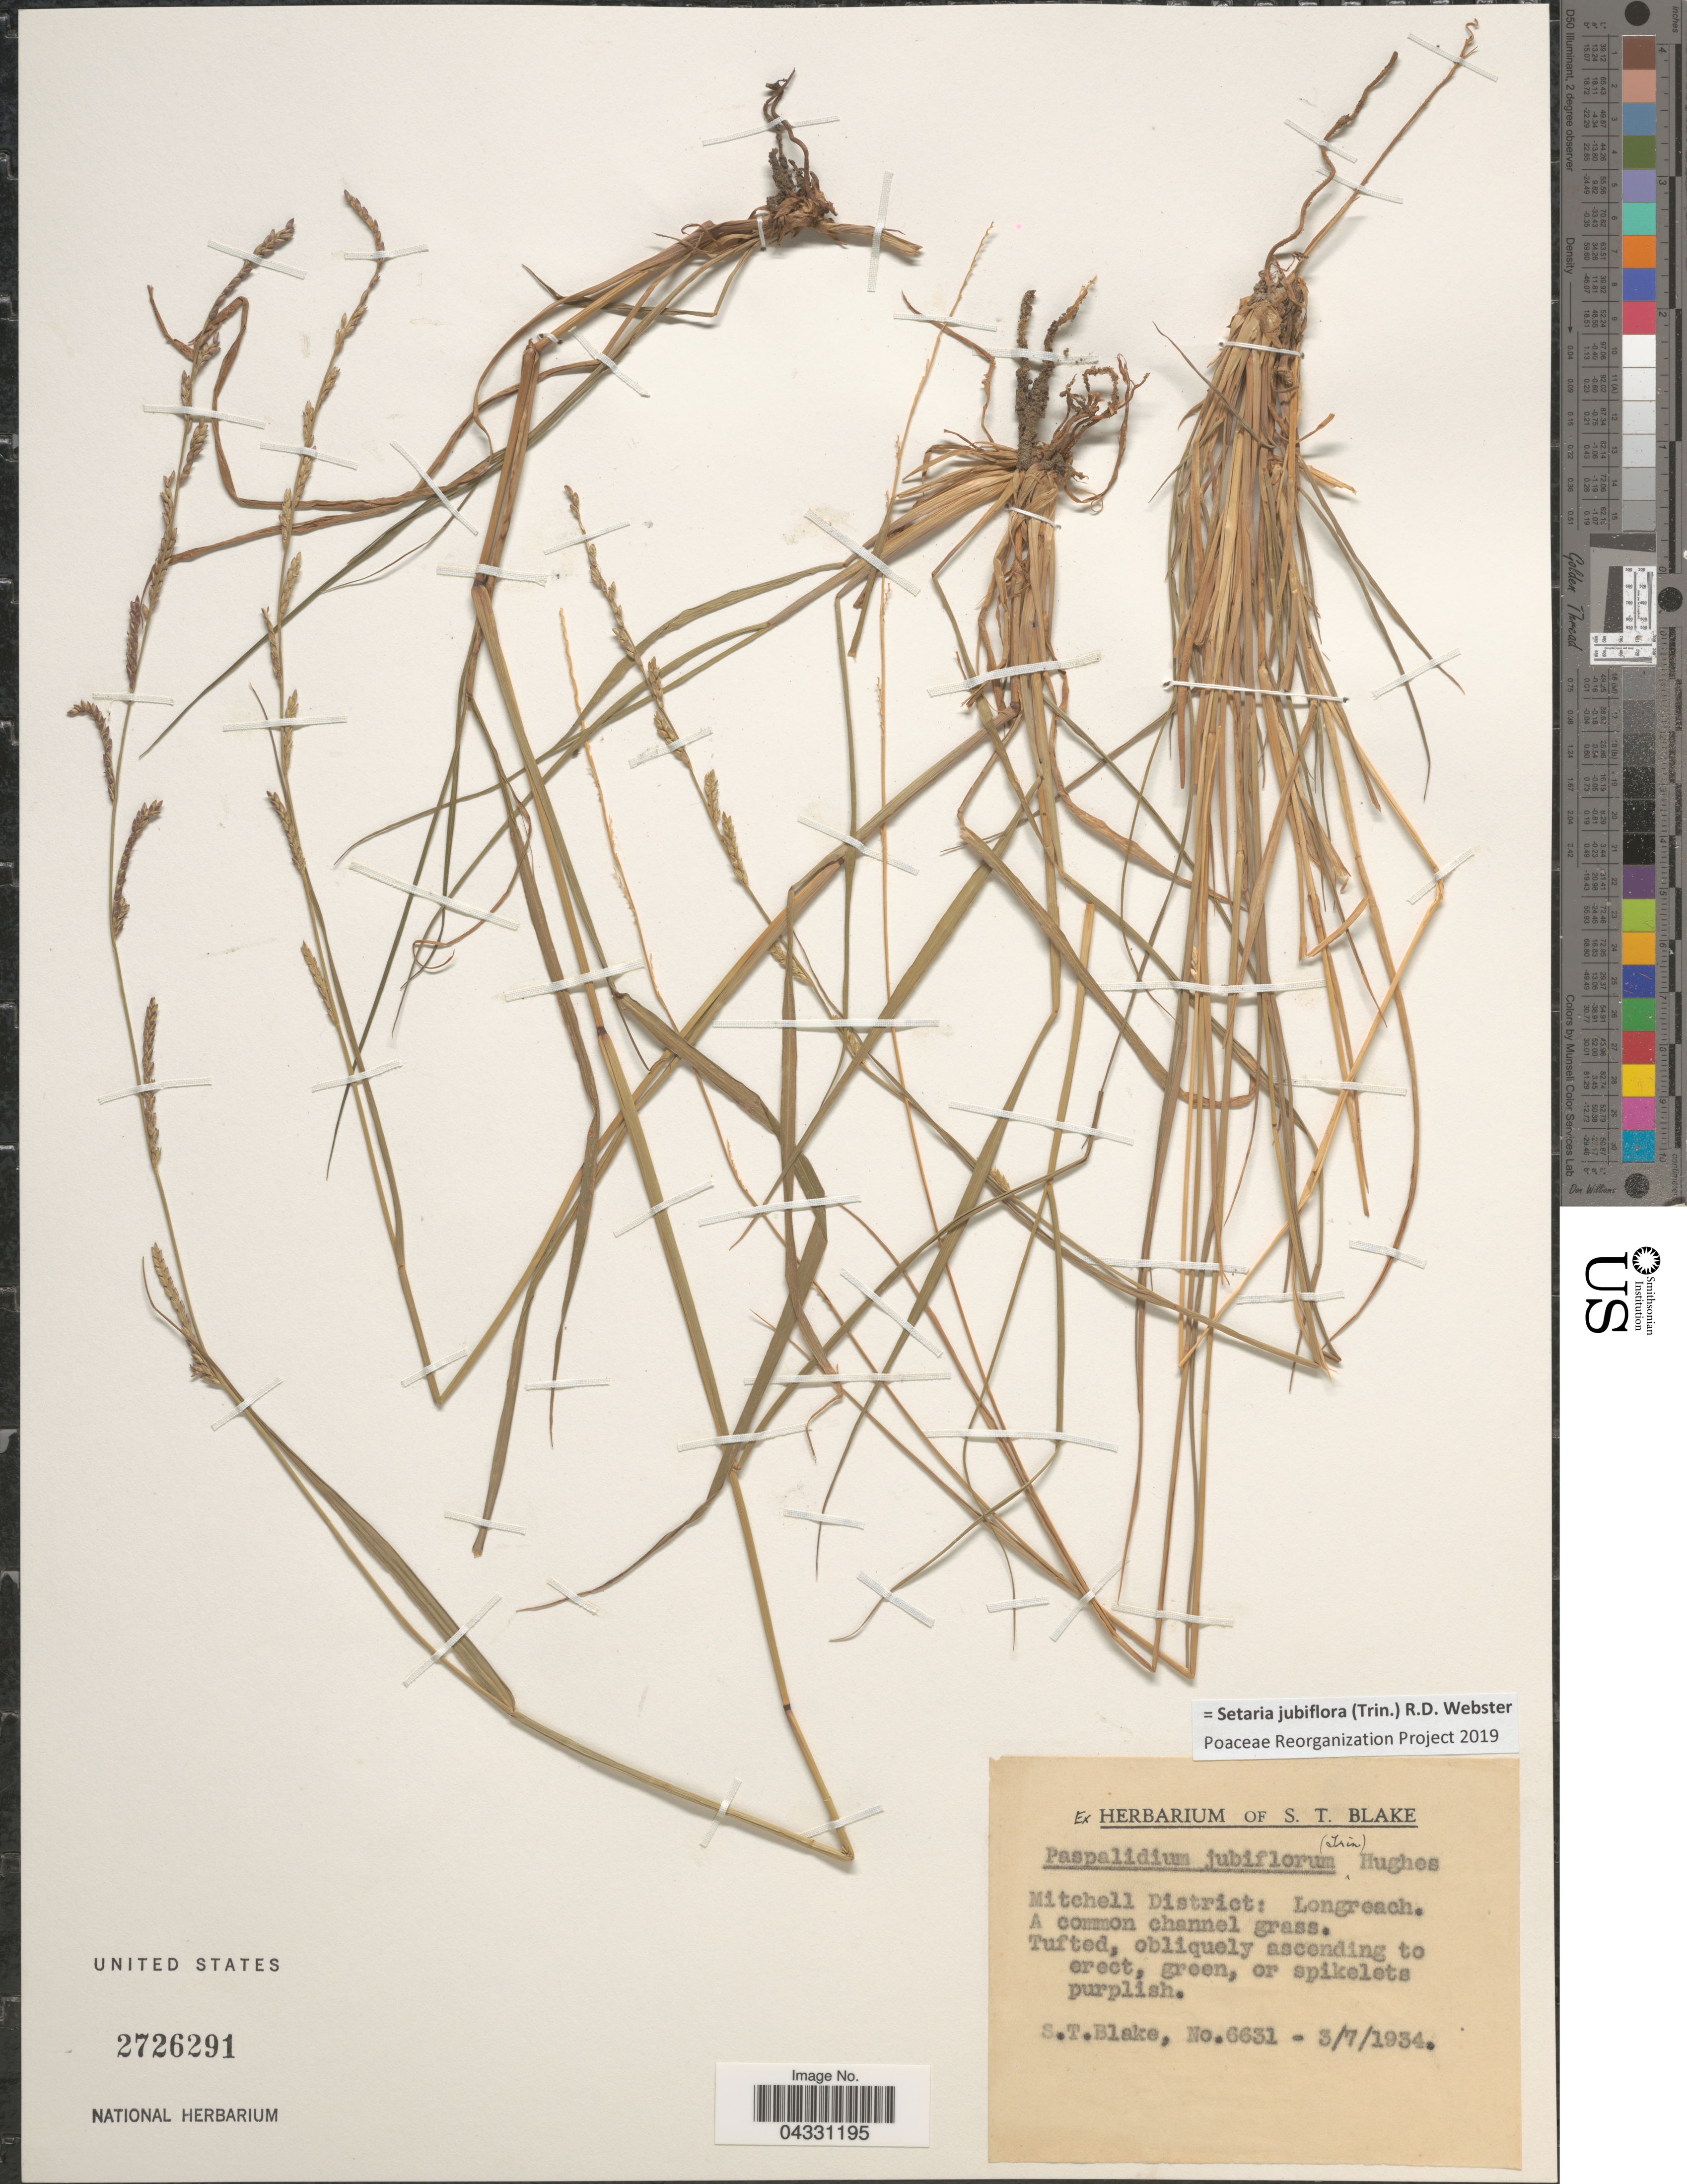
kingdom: Plantae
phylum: Tracheophyta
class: Liliopsida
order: Poales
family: Poaceae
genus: Setaria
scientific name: Setaria jubiflora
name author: (Trin.) R.D. Webster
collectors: S. T. Blake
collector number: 6631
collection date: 1934-07-03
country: Australia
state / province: Western Australia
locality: Mitchell District: Longreach.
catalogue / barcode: US 2726291